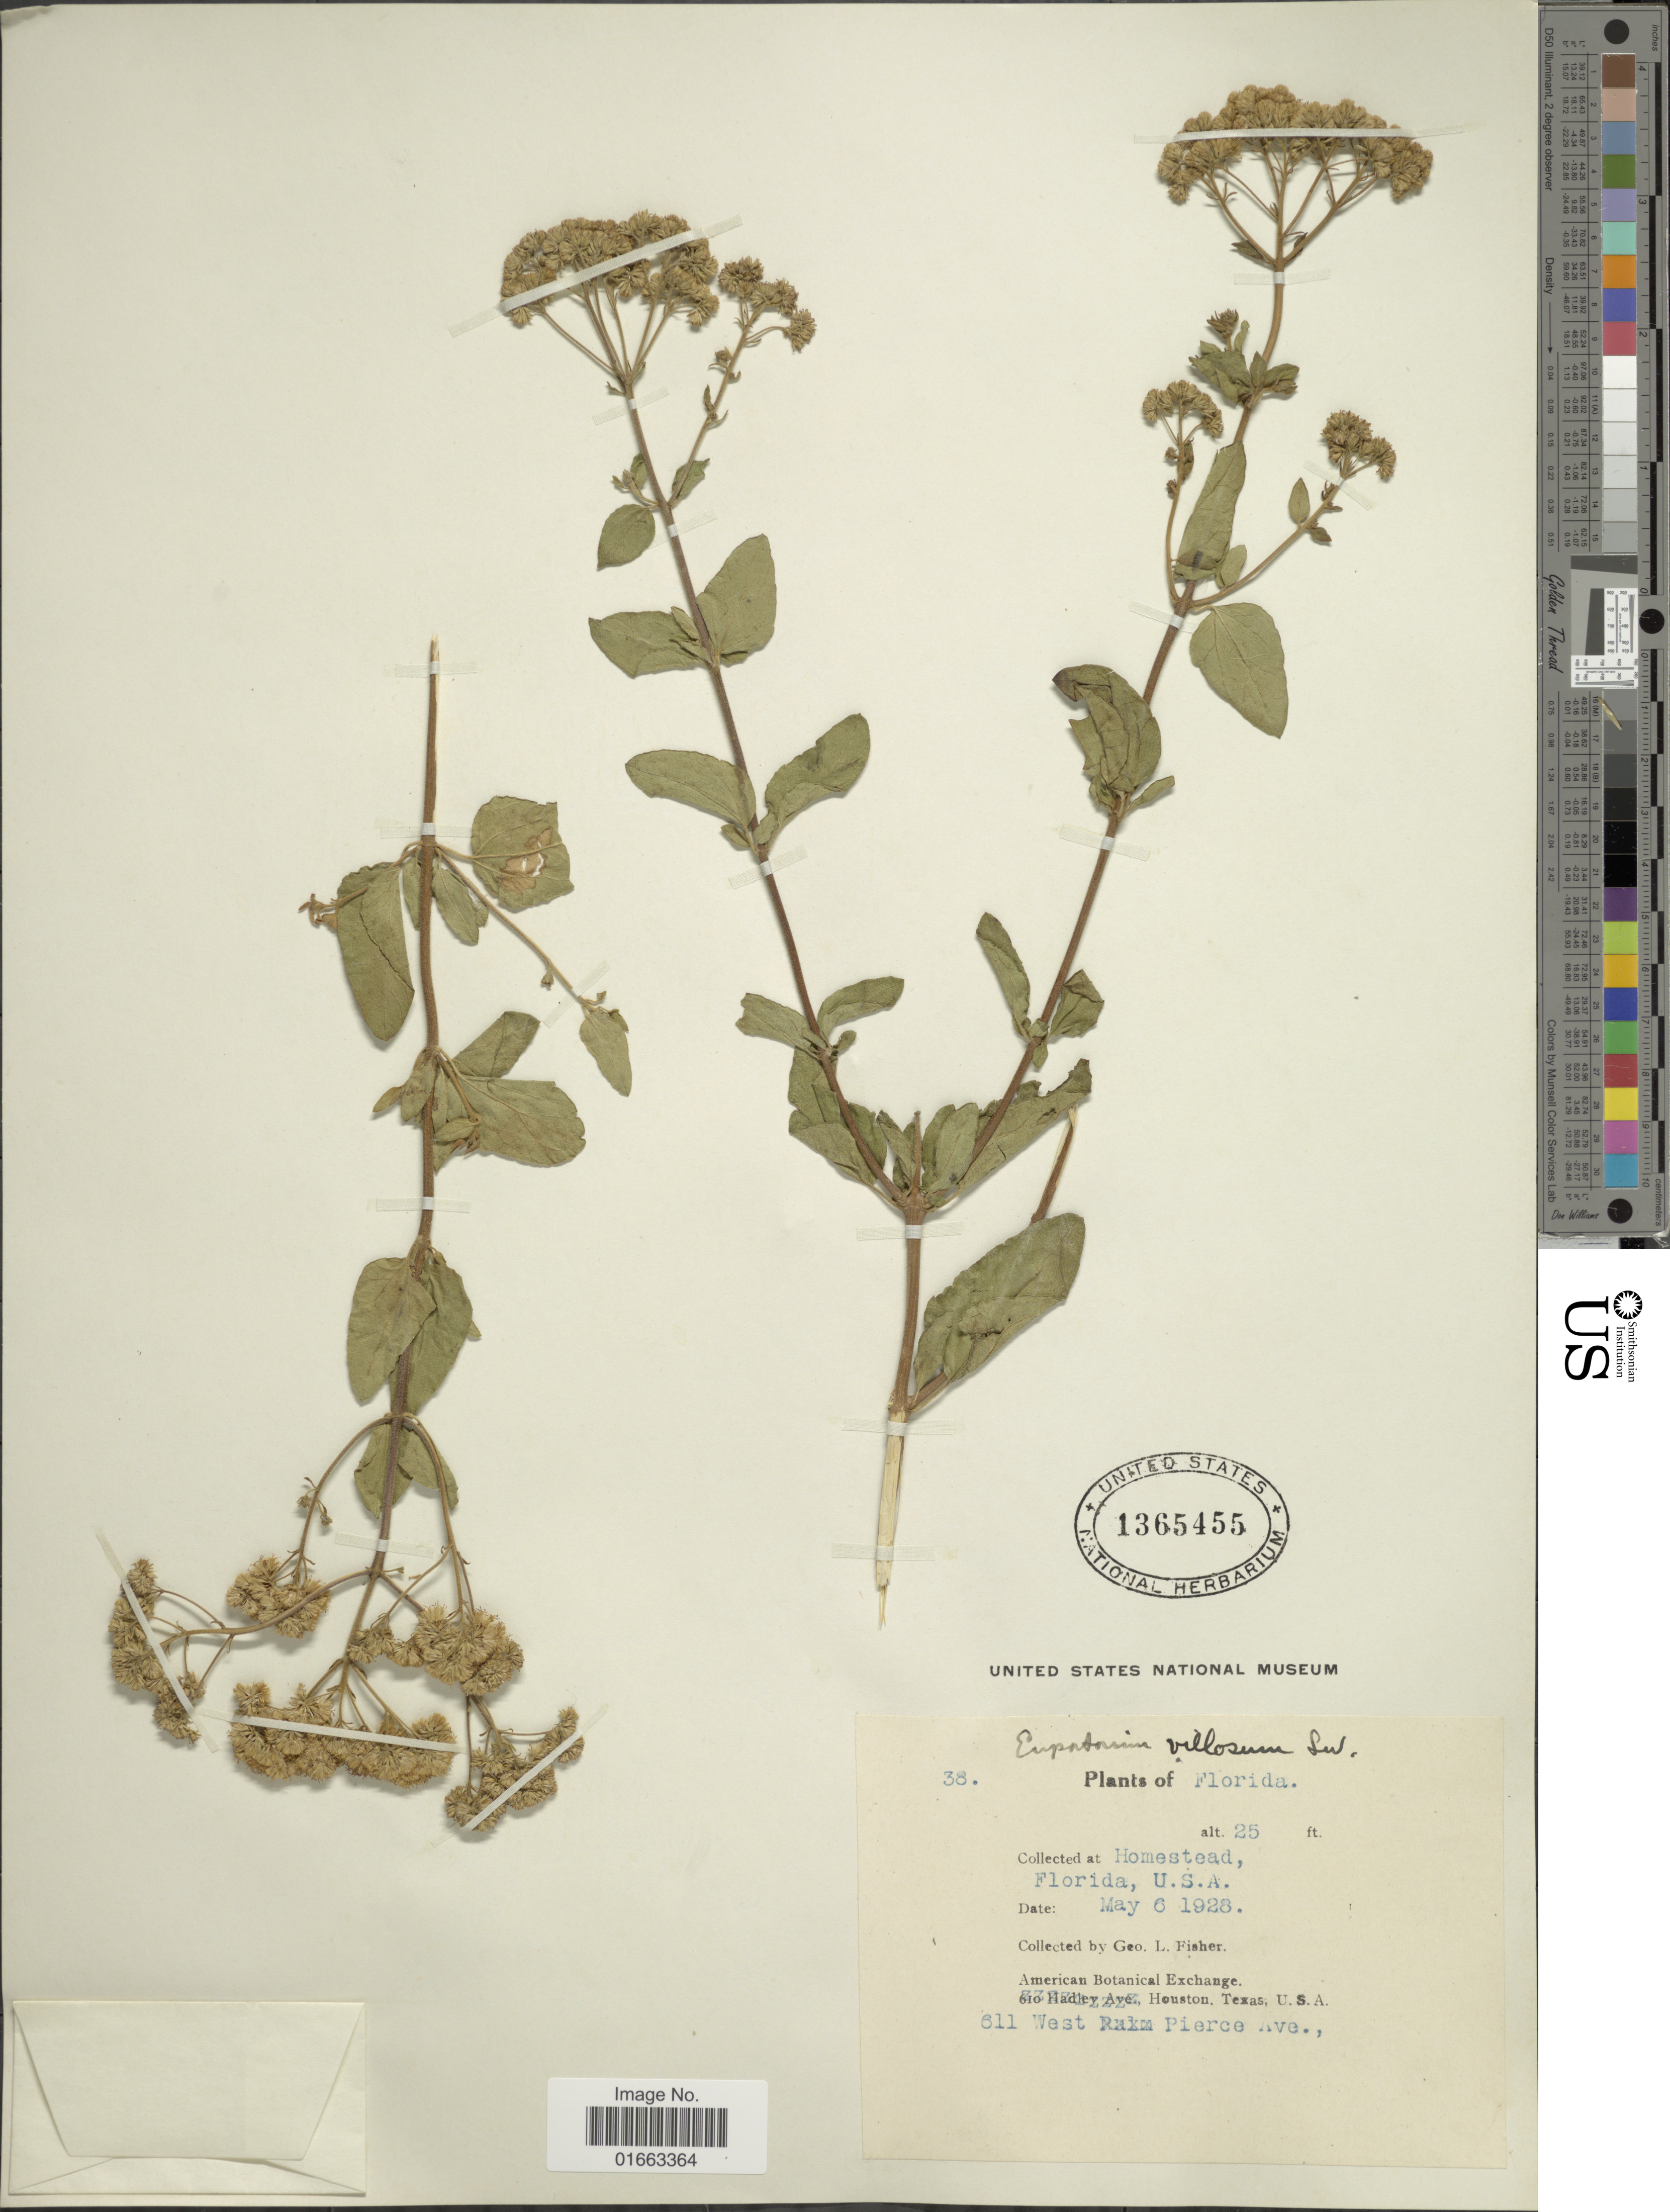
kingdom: Plantae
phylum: Tracheophyta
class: Magnoliopsida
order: Asterales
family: Asteraceae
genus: Koanophyllon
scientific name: Koanophyllon villosum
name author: (Sw.) R.M. King & H. Rob.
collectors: G. L. Fisher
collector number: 38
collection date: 1926-05-06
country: United States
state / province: Florida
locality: Homestead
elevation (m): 8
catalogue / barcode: US 1365455